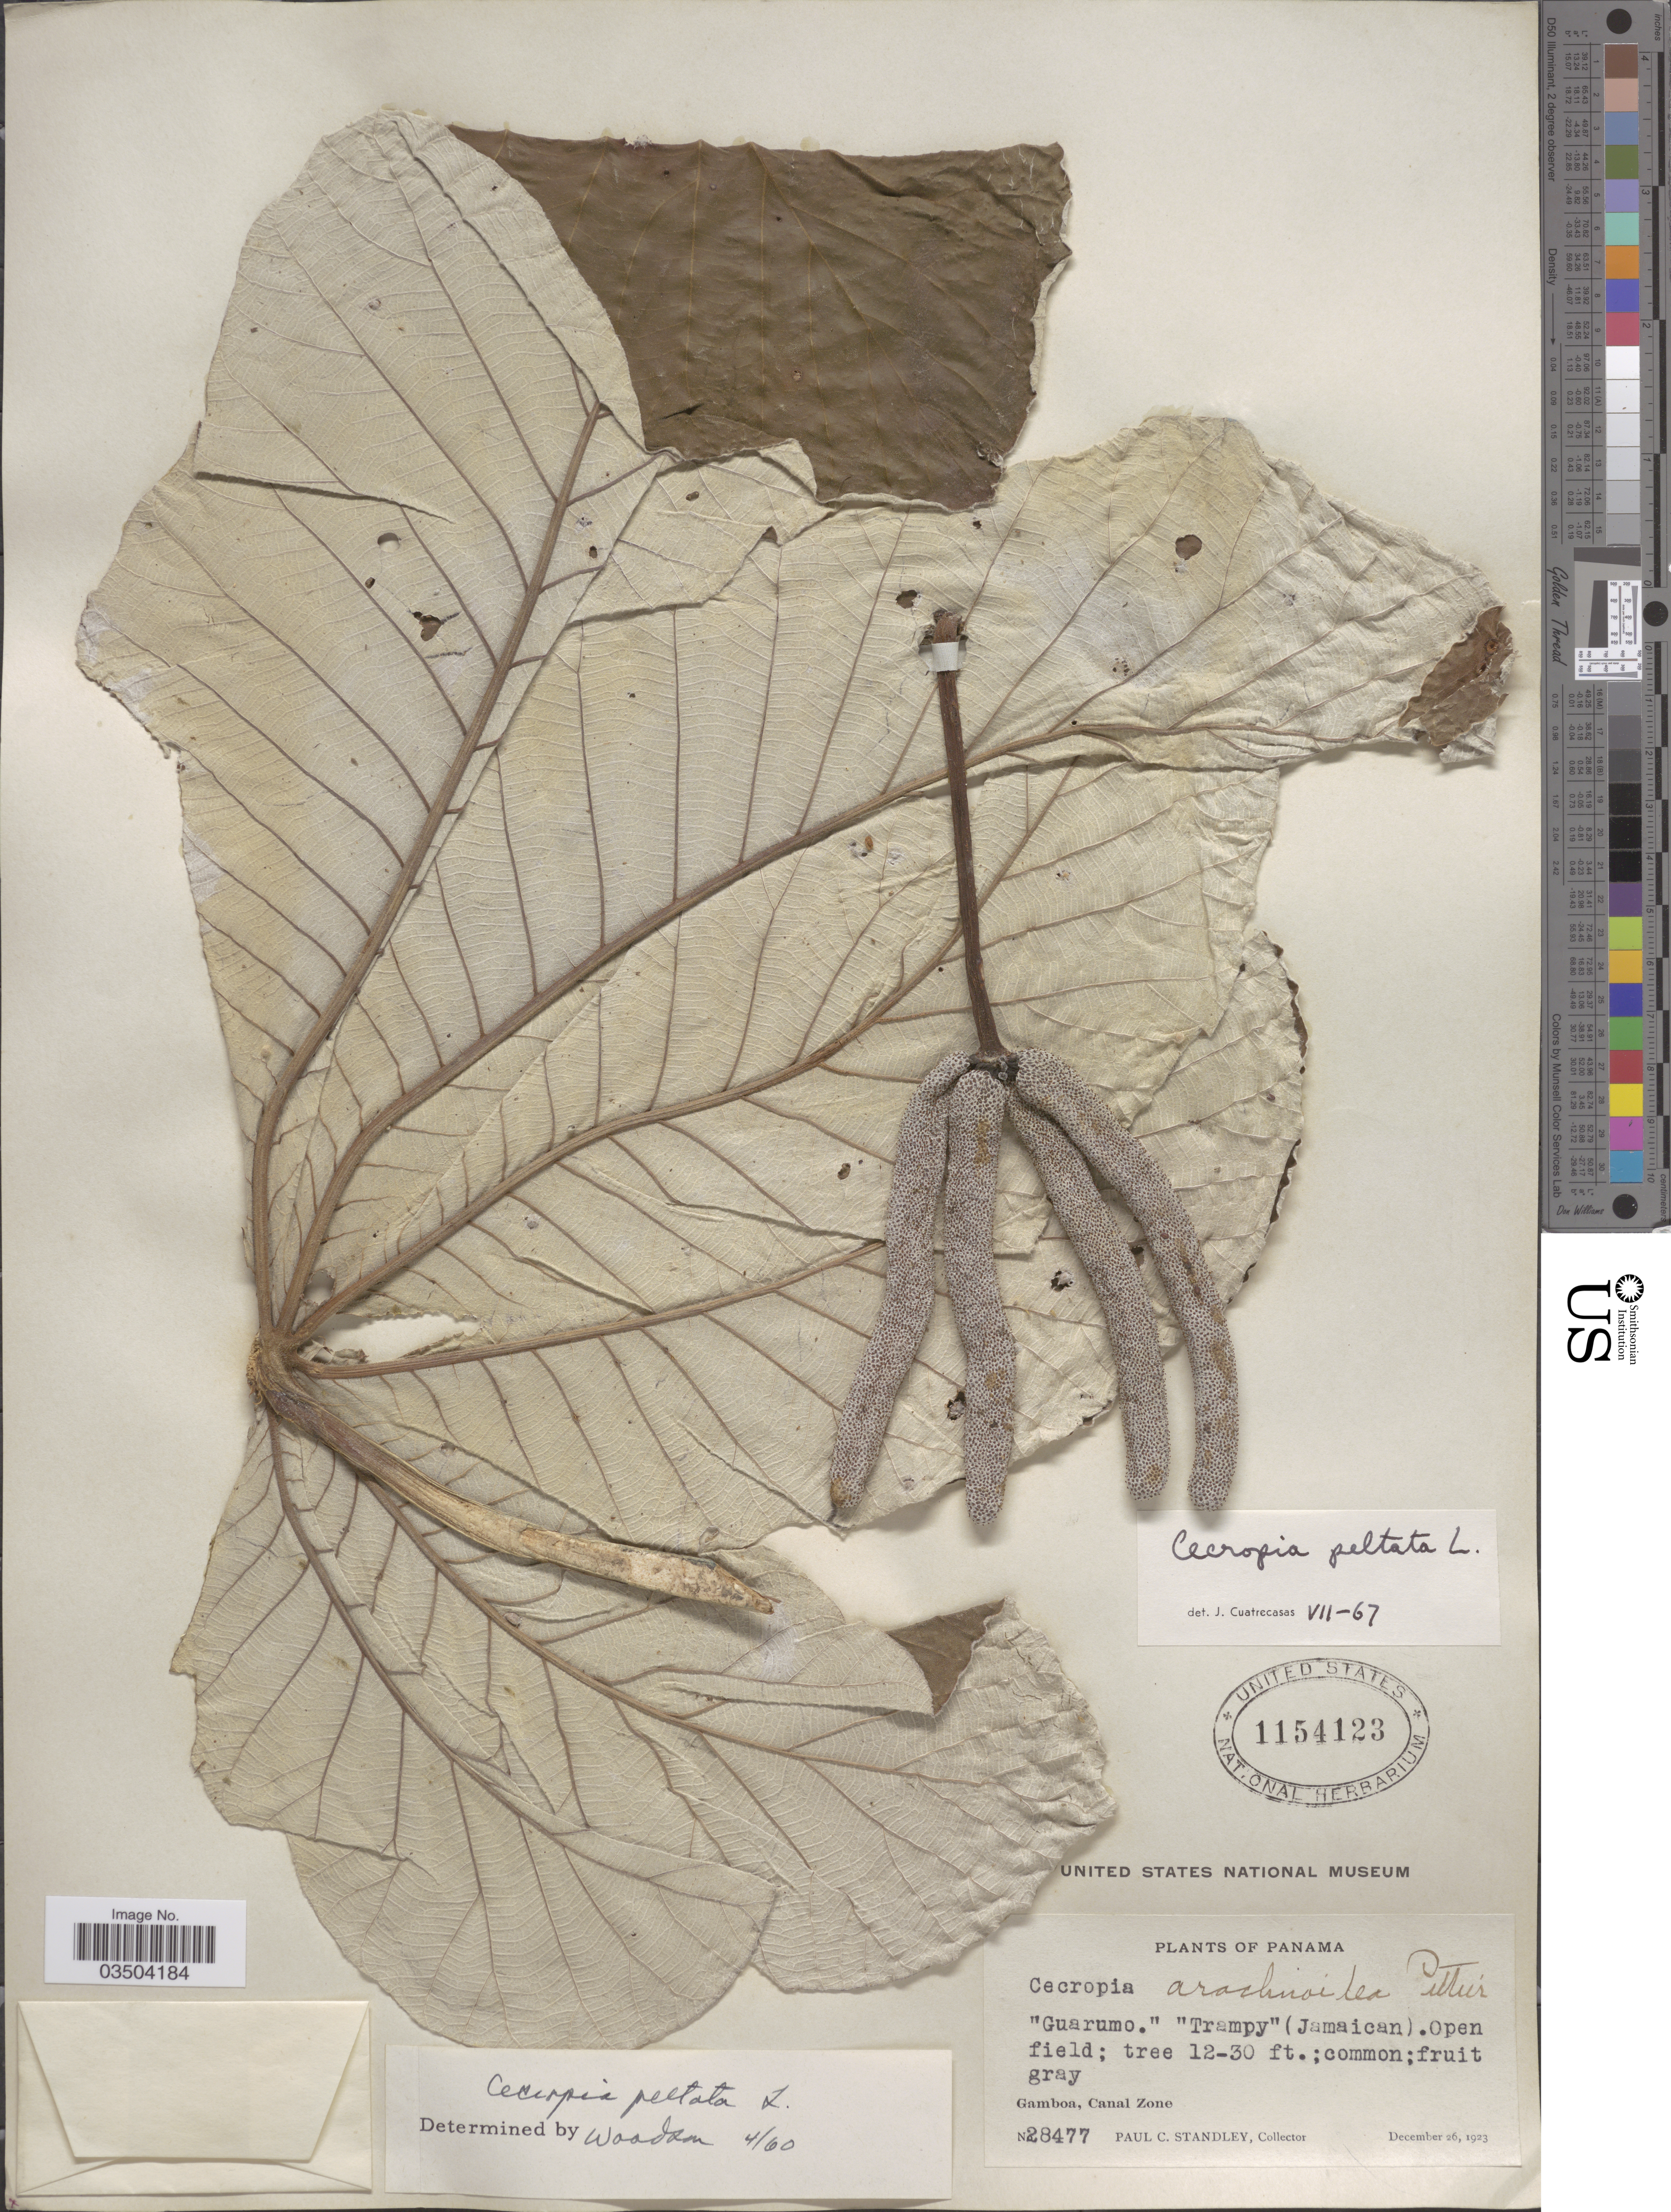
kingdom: Plantae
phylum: Tracheophyta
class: Magnoliopsida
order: Rosales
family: Urticaceae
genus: Cecropia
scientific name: Cecropia peltata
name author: L.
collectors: P. C. Standley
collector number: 28477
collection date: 1923-12-26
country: Panama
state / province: Colón / Panamá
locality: Gamboa, Canal Zone.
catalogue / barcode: US 1154123